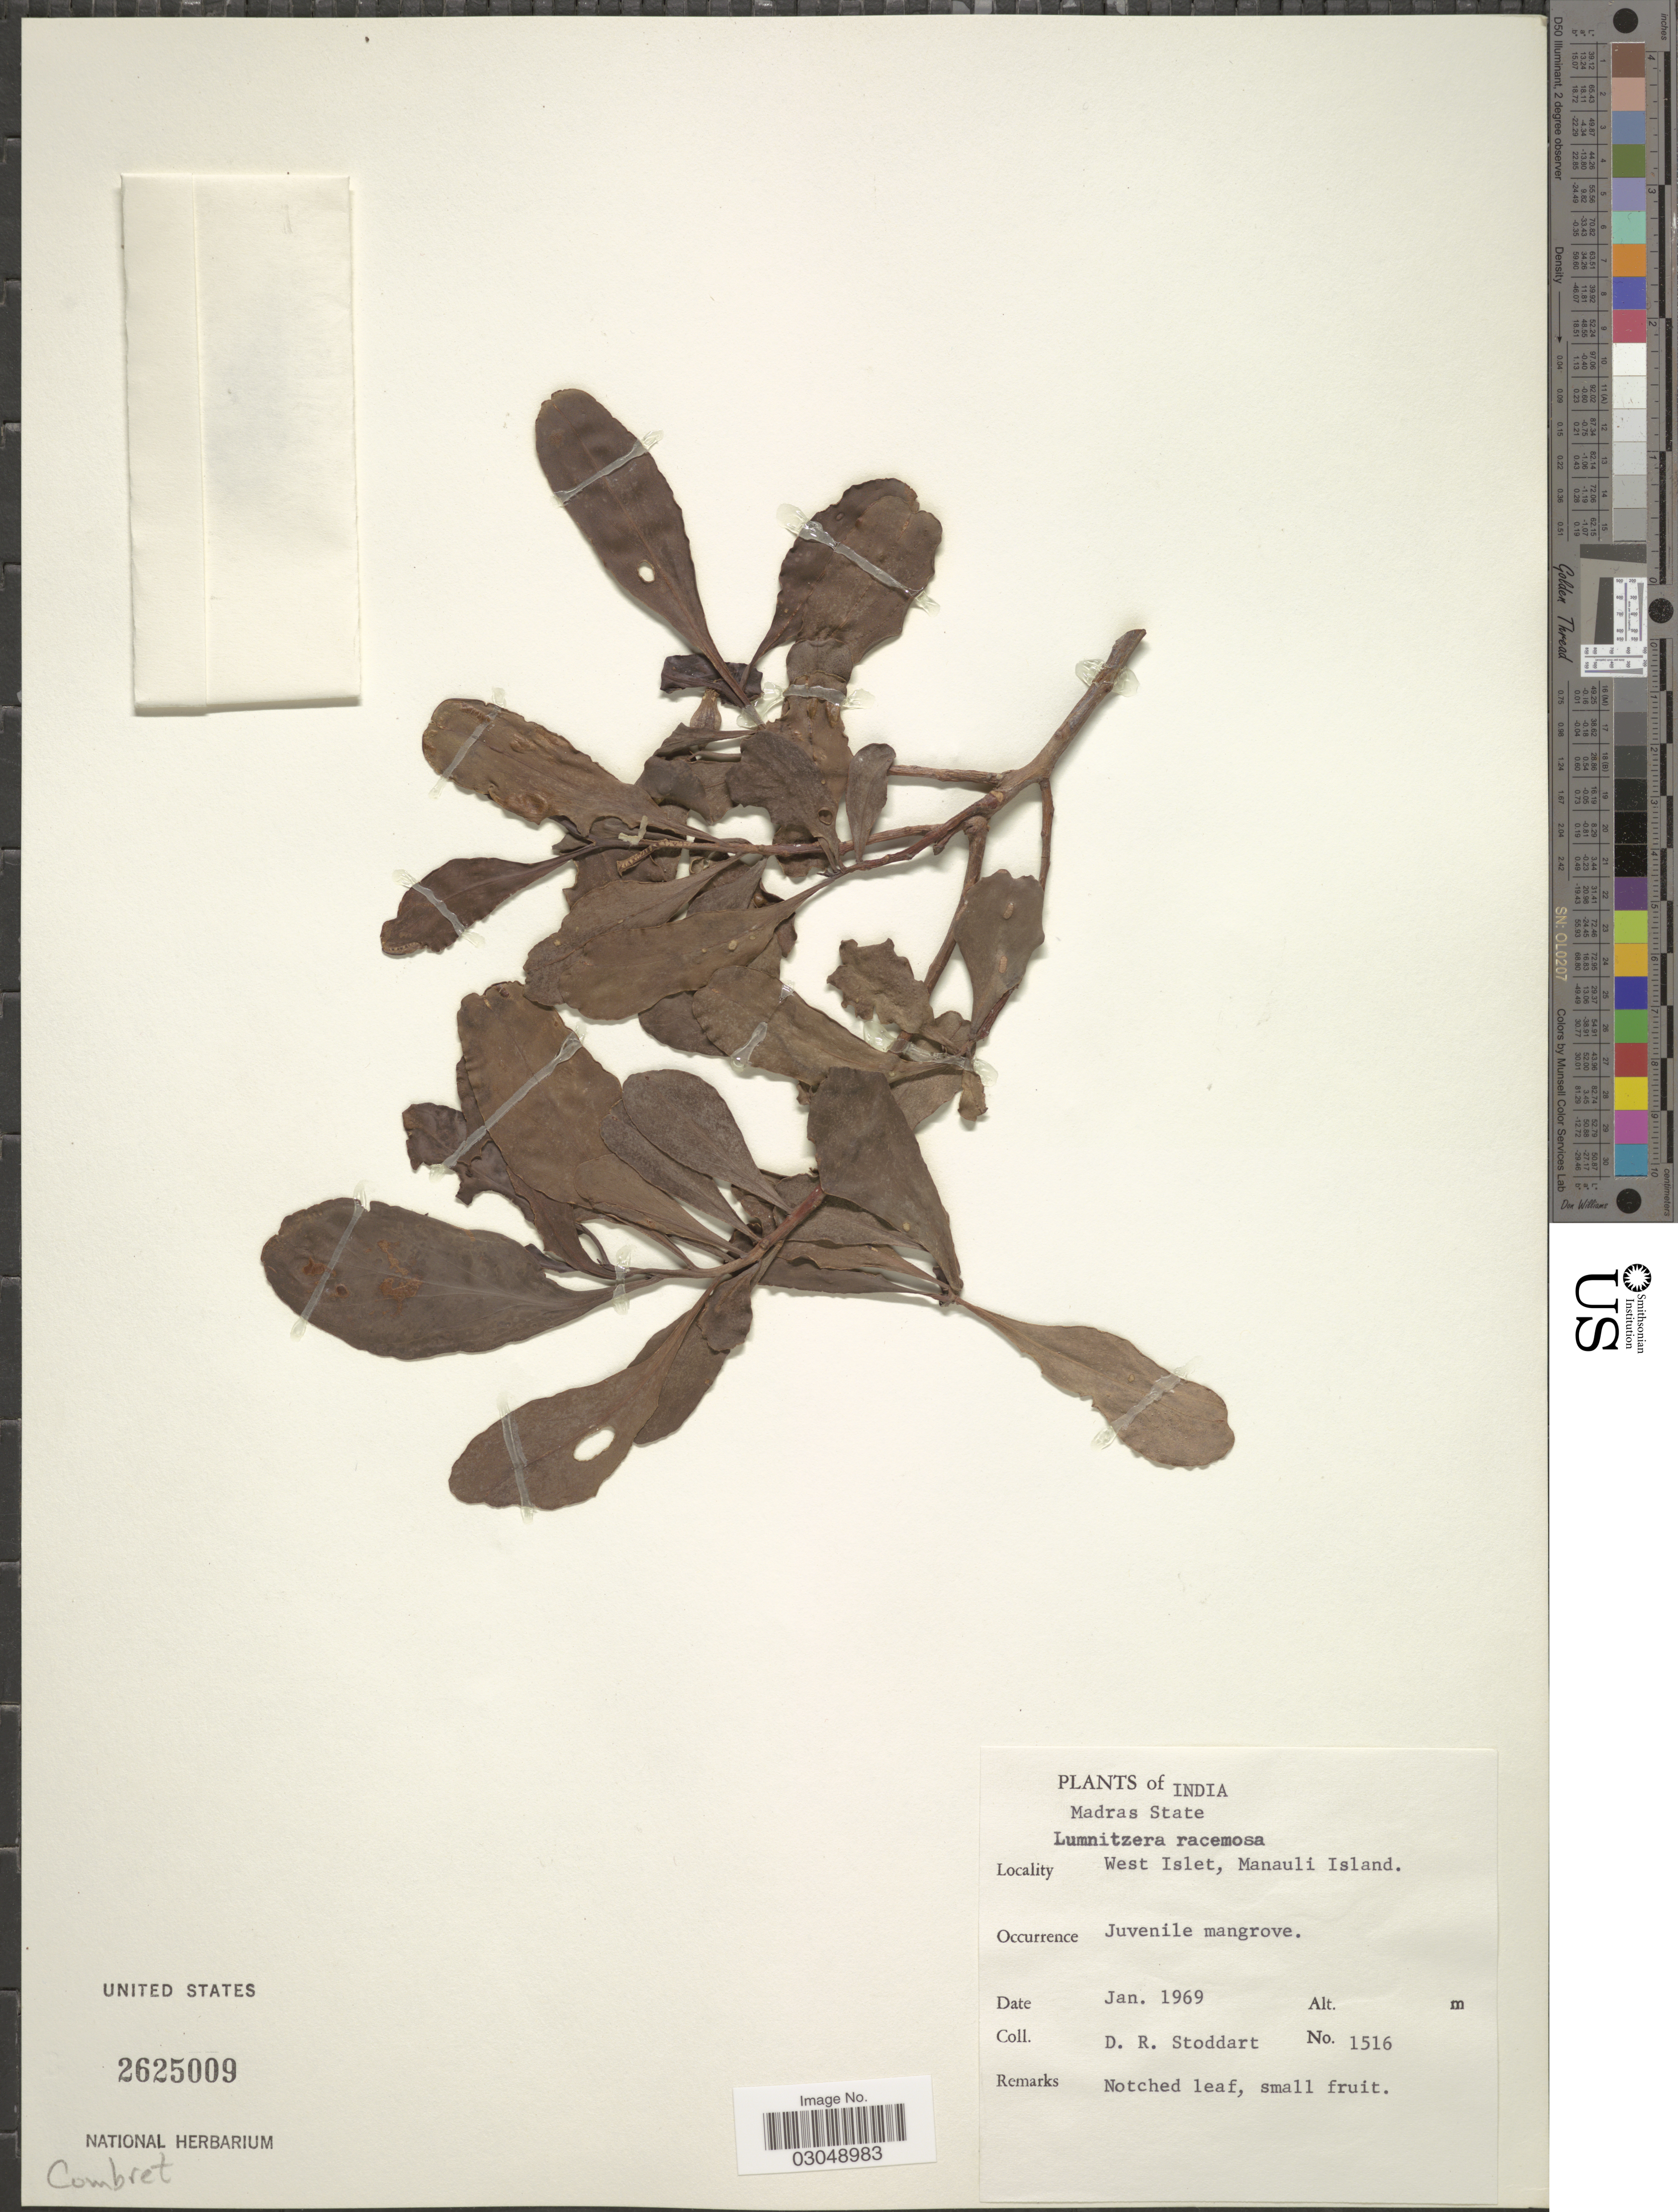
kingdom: Plantae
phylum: Tracheophyta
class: Magnoliopsida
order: Myrtales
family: Combretaceae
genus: Lumnitzera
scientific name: Lumnitzera racemosa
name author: Willd.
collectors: D. R. Stoddart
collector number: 1516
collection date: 1969-01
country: India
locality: Madras State. West Islet, Manauli Island.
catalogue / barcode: US 2625009